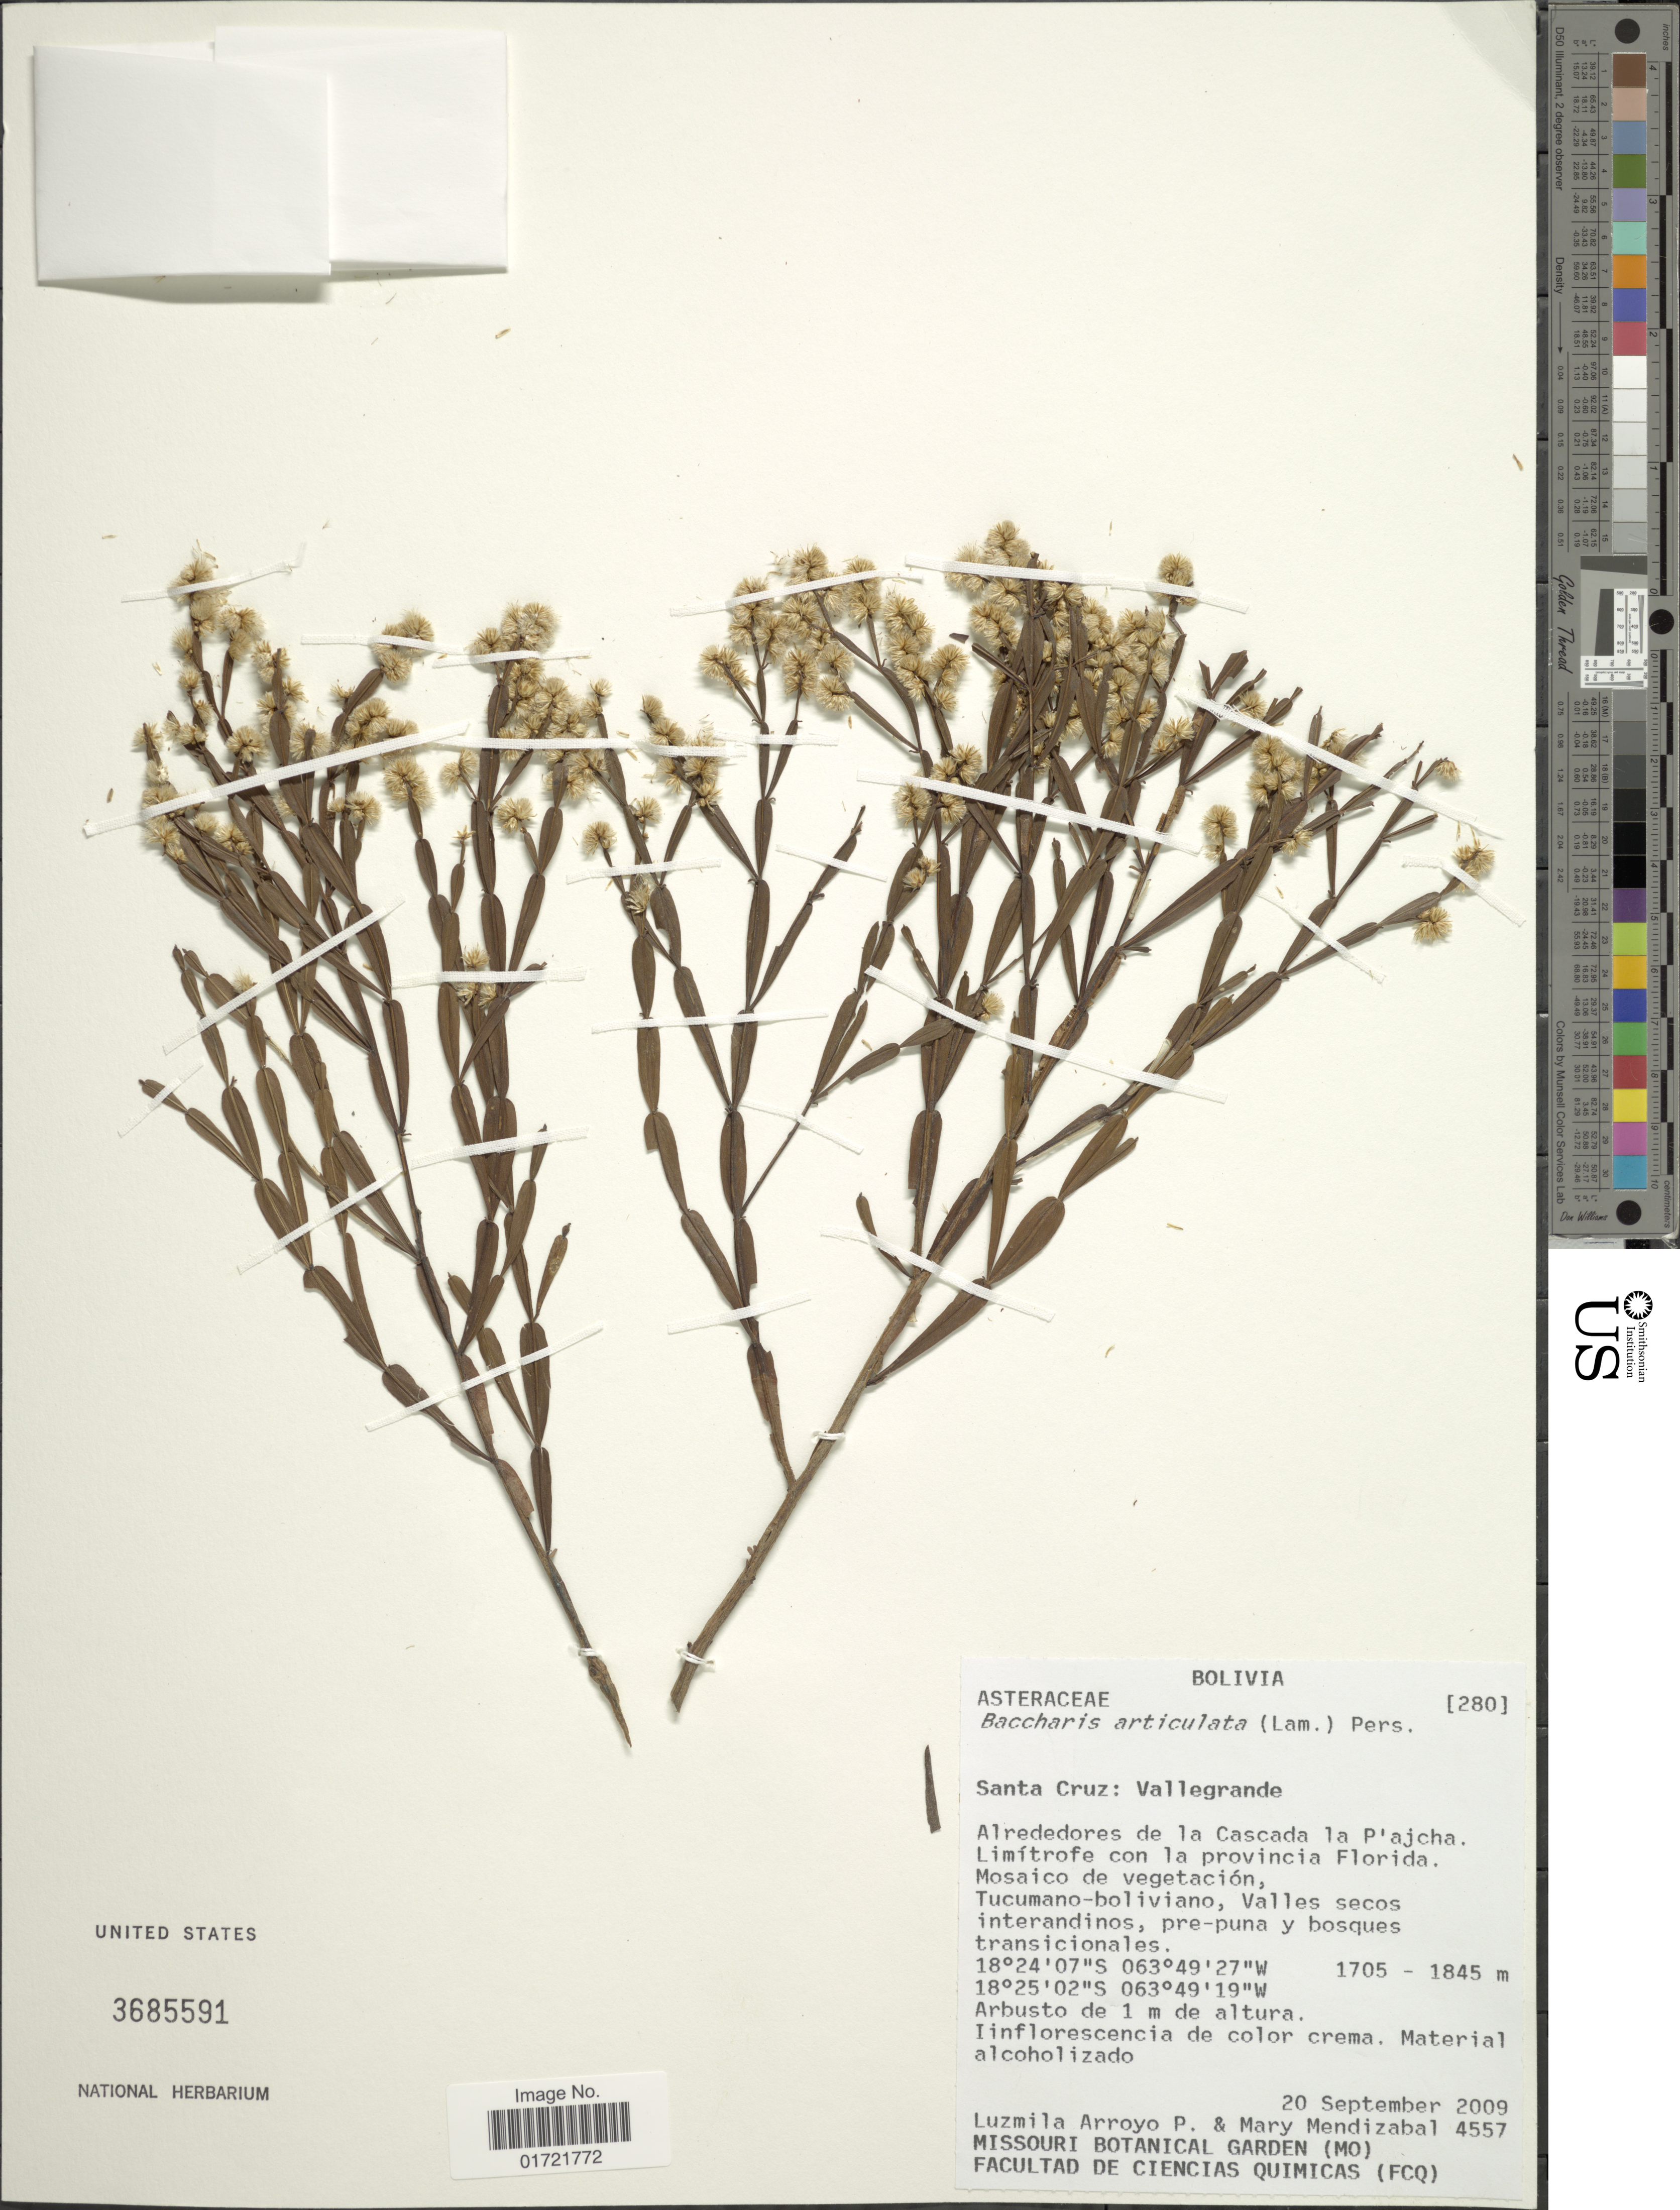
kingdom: Plantae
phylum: Tracheophyta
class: Magnoliopsida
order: Asterales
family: Asteraceae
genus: Baccharis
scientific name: Baccharis articulata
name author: (Lam.) Pers.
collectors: L. Arroyo & M. Mendizabal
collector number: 4557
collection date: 2009-09-20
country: Bolivia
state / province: Santa Cruz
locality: Santa Cruz: Vallegrande, Alrededores de la Cascada la P'ajcha, Limitrofe con la provincia Florida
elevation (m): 1705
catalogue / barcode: US 3685591